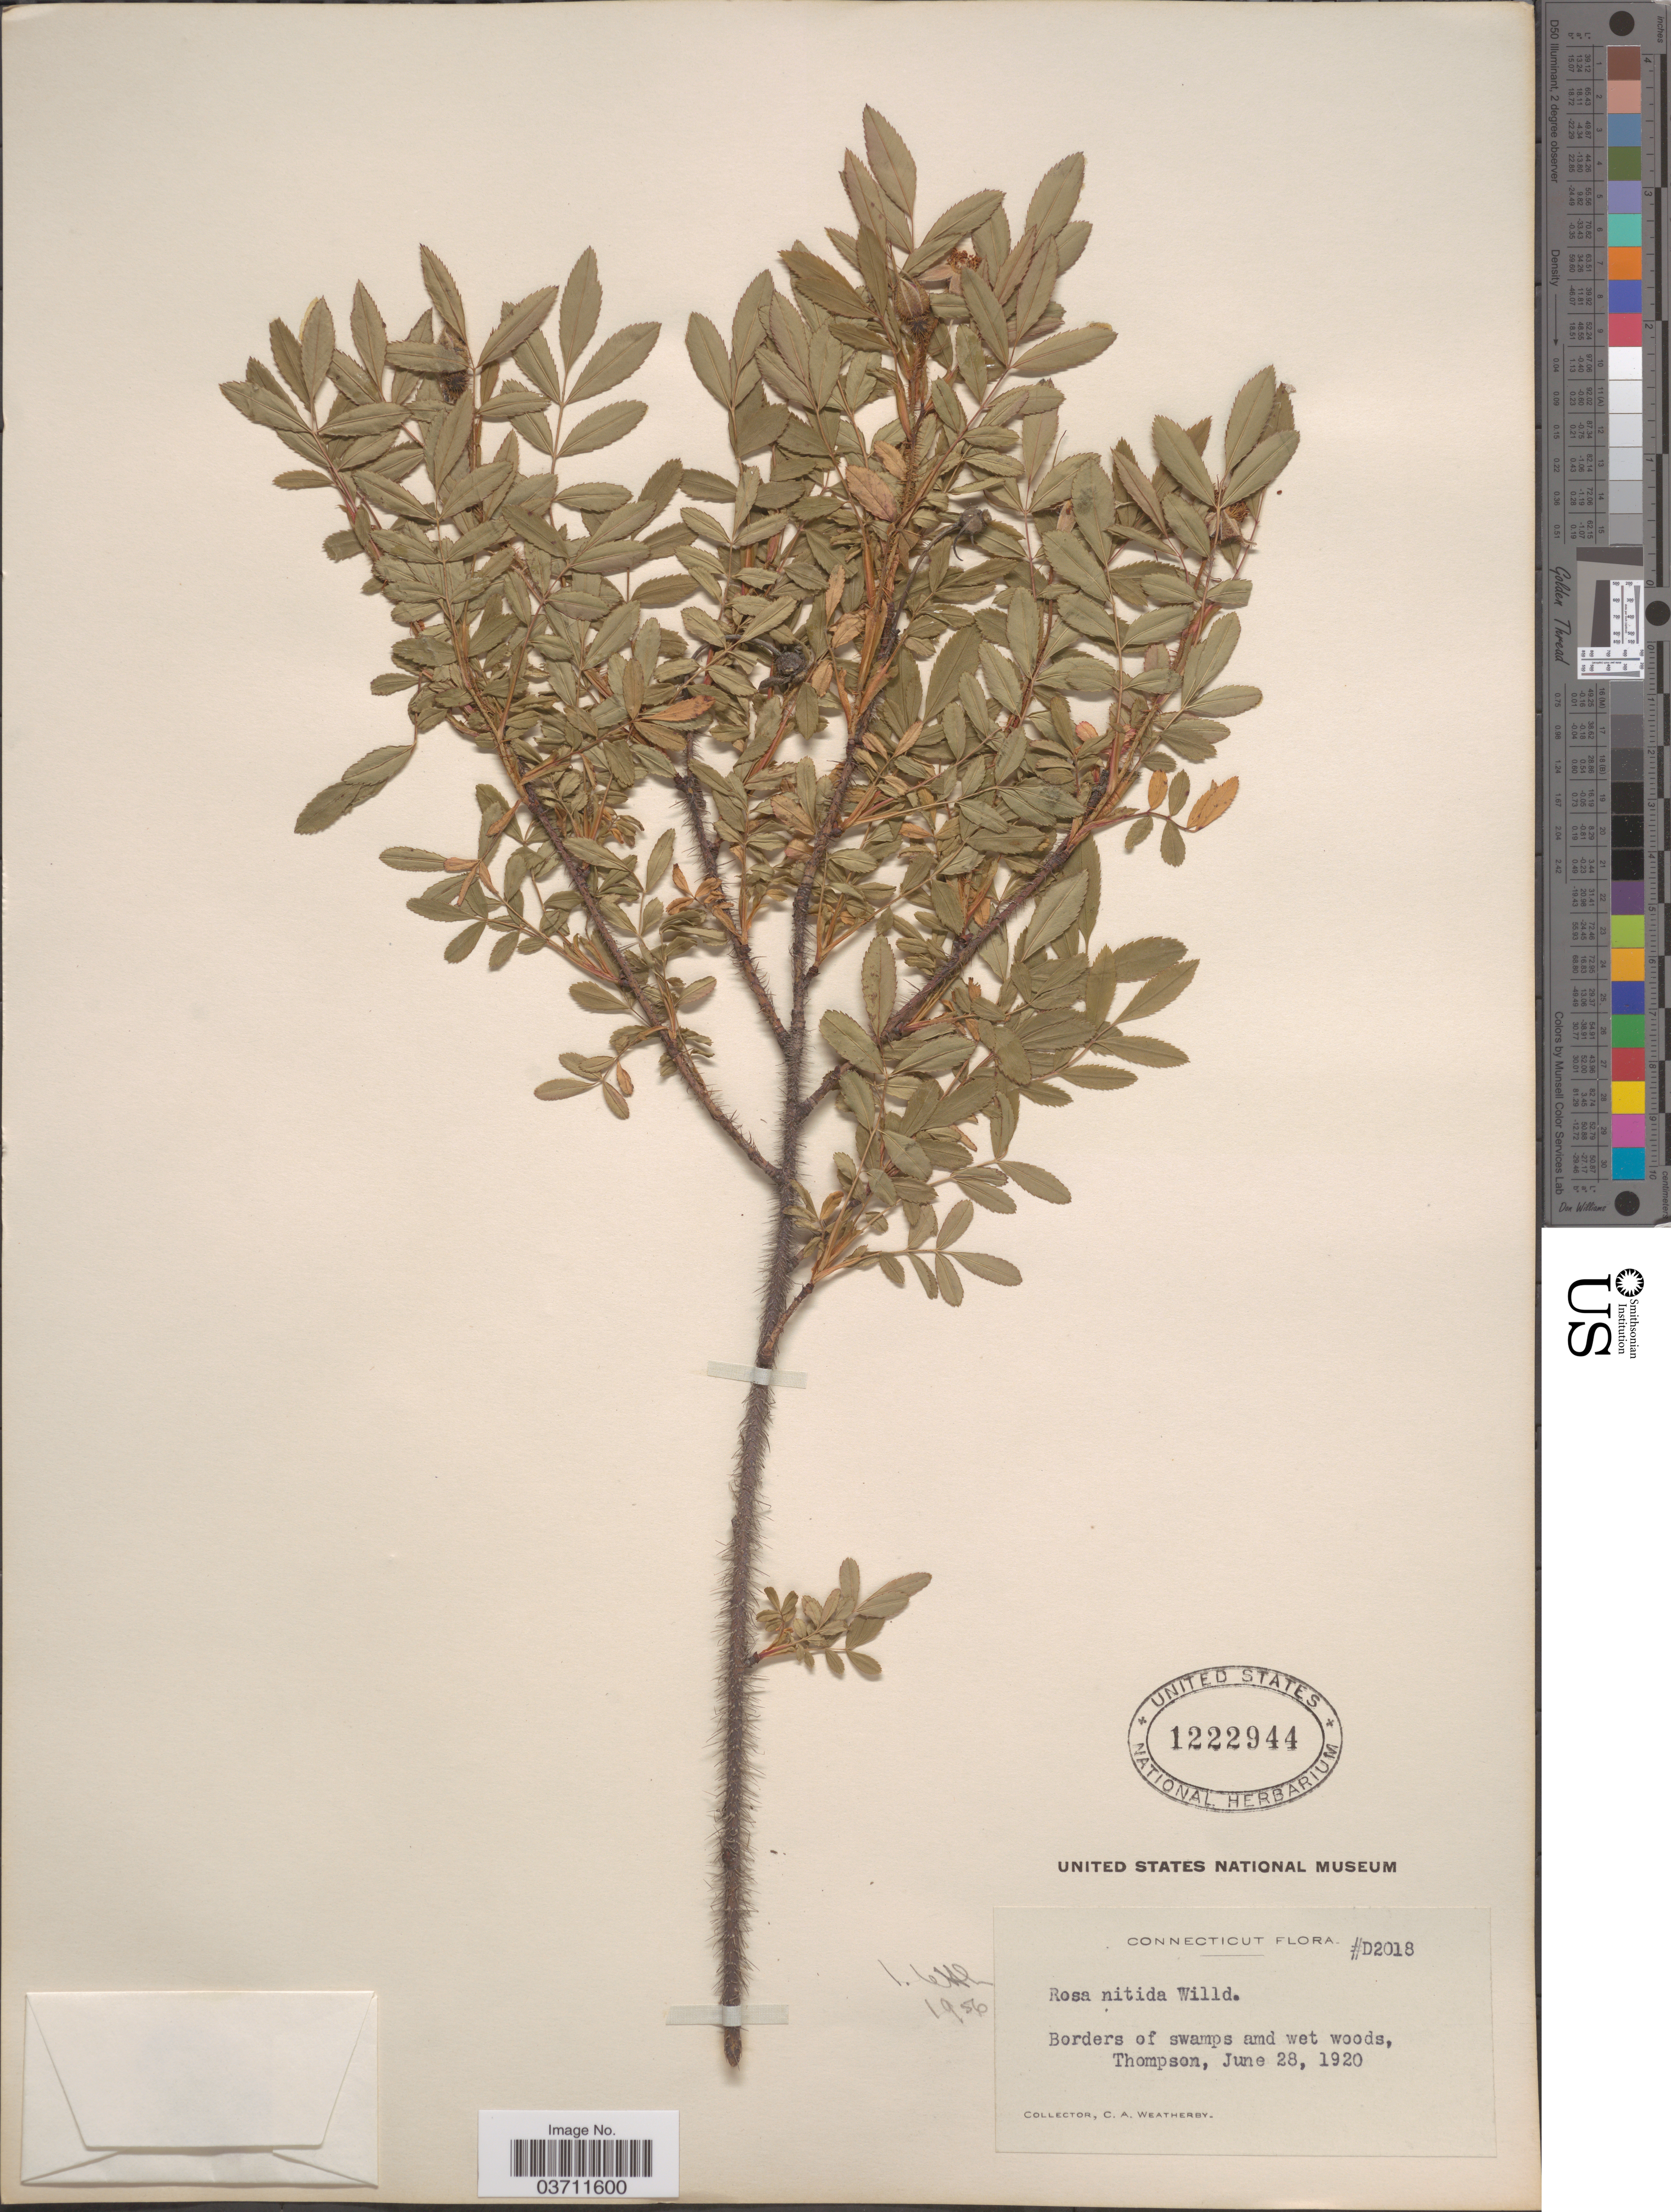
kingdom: Plantae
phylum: Tracheophyta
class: Magnoliopsida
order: Rosales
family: Rosaceae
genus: Rosa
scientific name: Rosa nitida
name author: Willd.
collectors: C. A. Weatherby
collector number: D2018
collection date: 1920-06-28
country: United States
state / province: Connecticut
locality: thompson.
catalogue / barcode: US 1222944